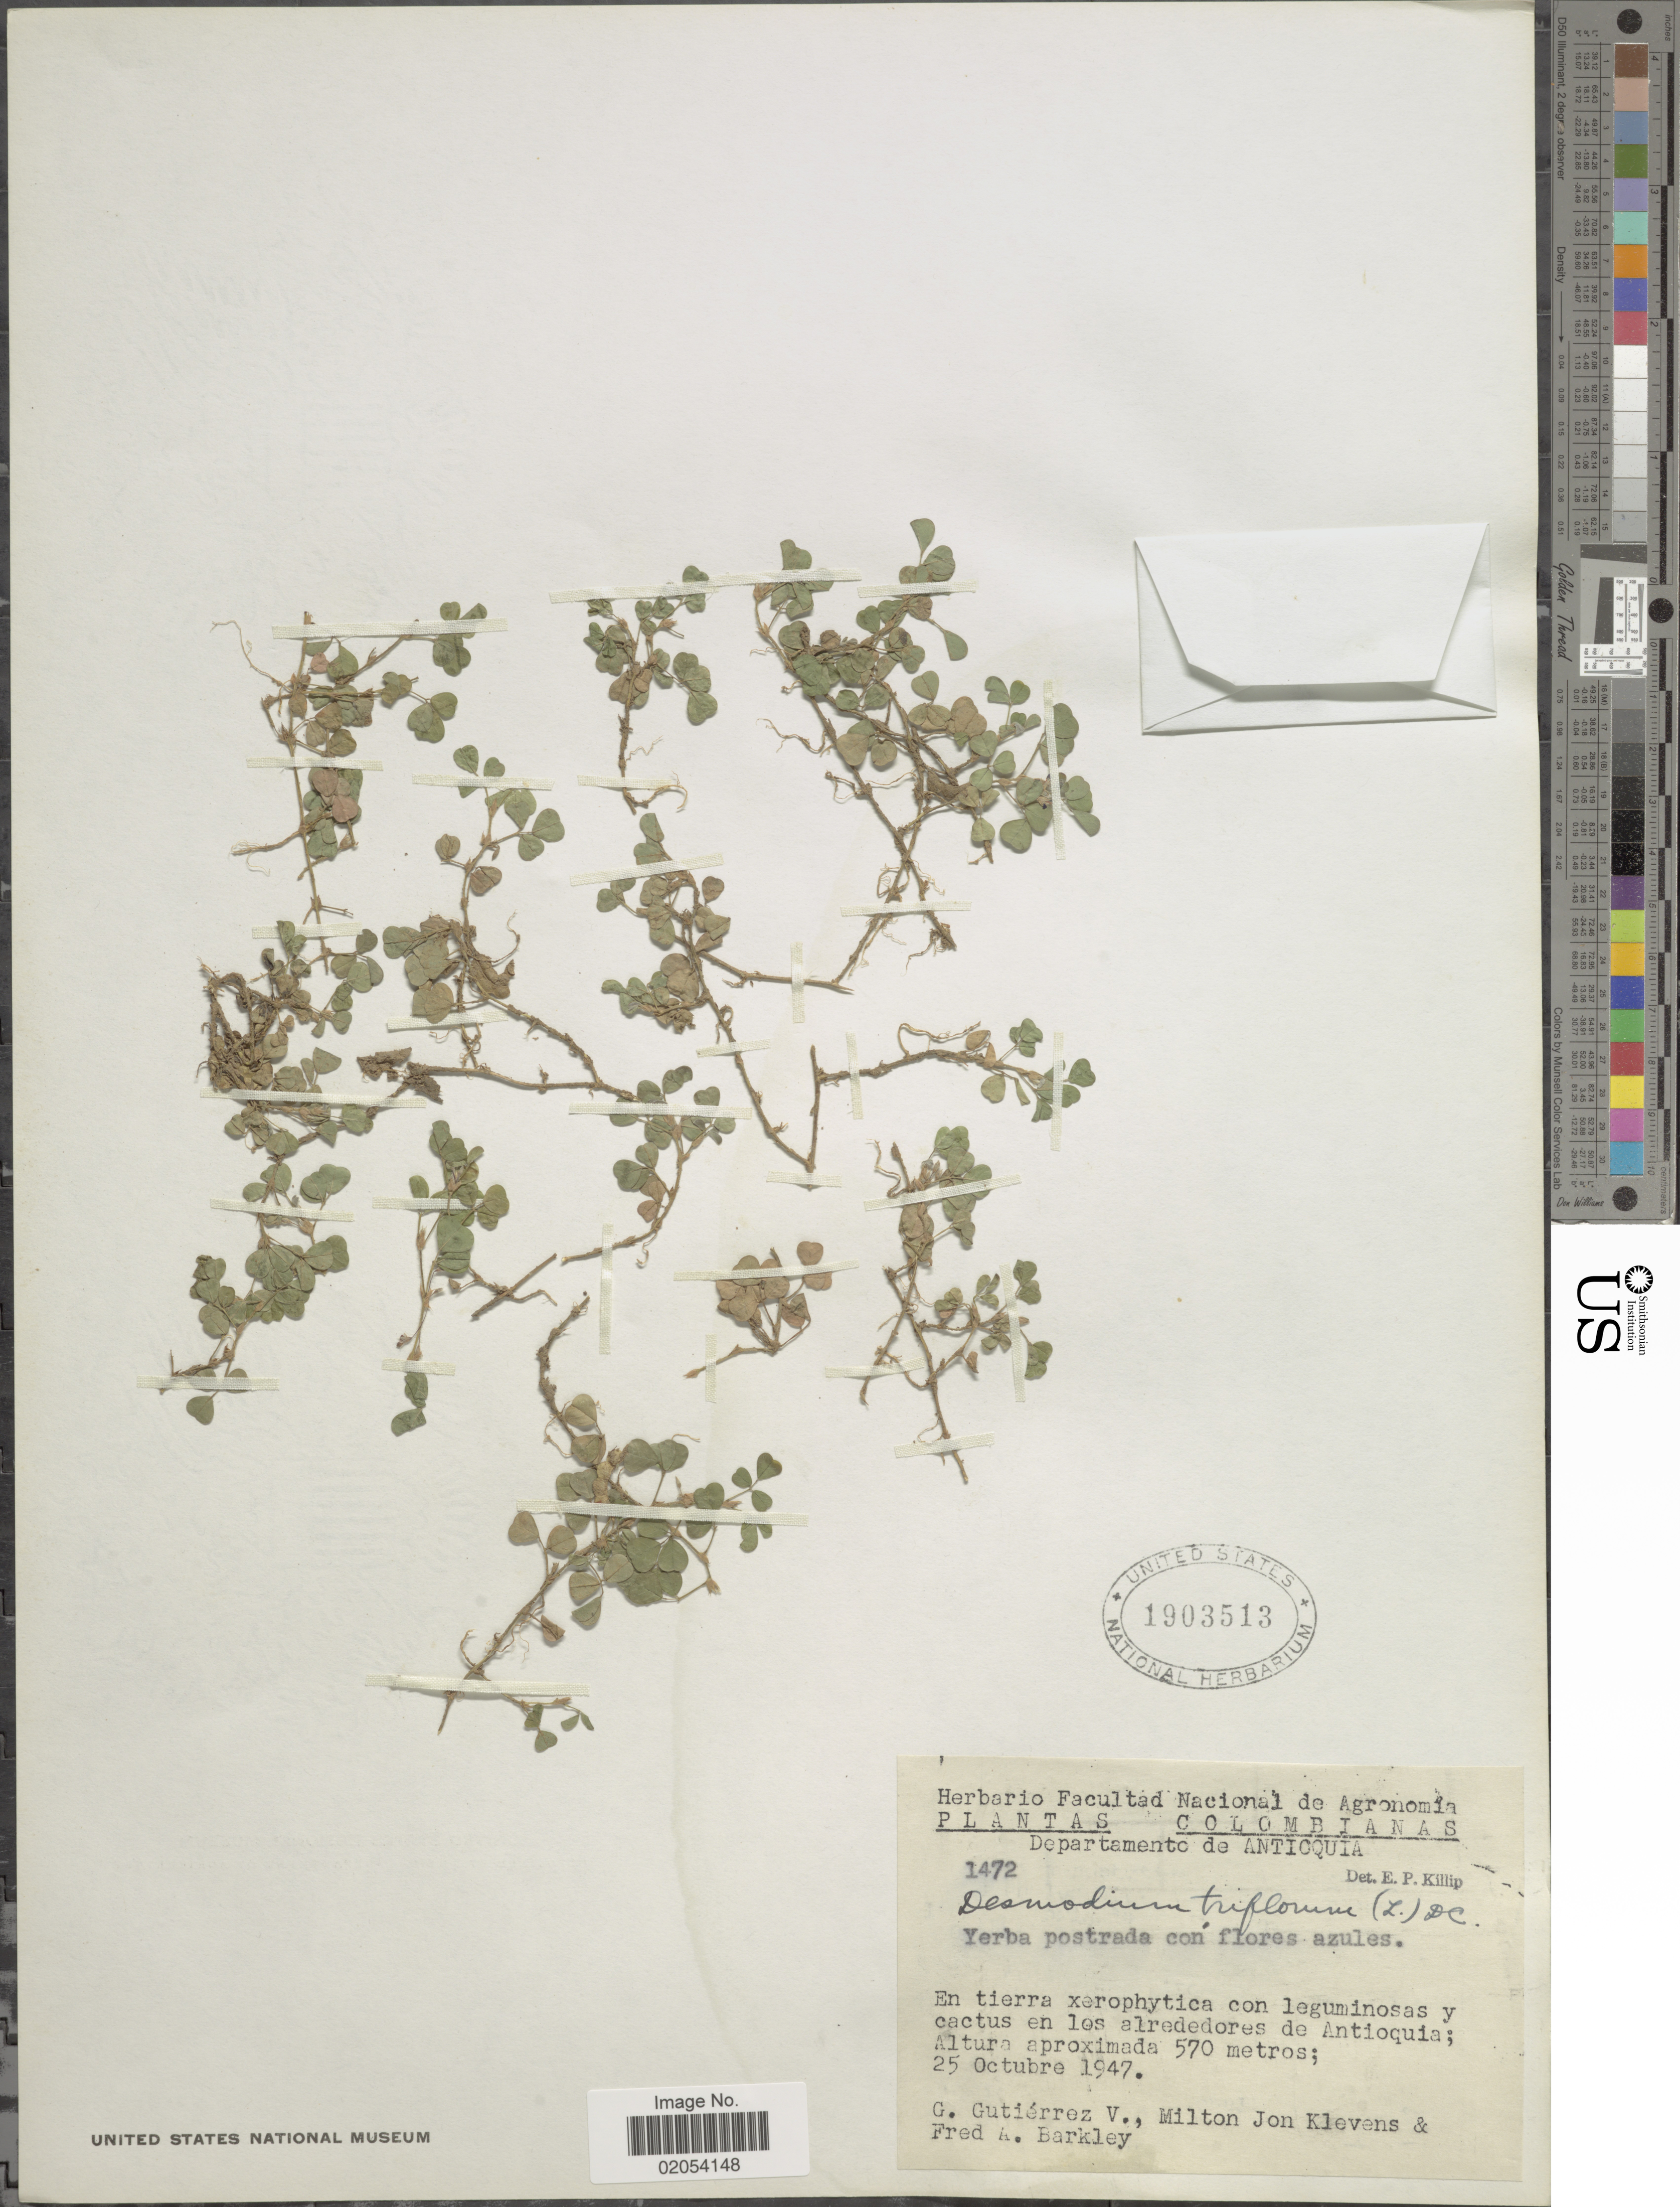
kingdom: Plantae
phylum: Tracheophyta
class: Magnoliopsida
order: Fabales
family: Fabaceae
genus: Grona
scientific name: Grona triflora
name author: (L.) H. Ohashi & K. Ohashi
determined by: Strong, Mark T., (BOT), Smithsonian Institution - National Museum of Natural History (UNITED STATES)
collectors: G. Gutiérrez V., M. Klevens & F. A. Barkley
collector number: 1472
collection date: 1947-10-25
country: Colombia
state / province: Antioquia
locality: En los alrededores de Antioquia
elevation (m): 570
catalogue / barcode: US 1903513